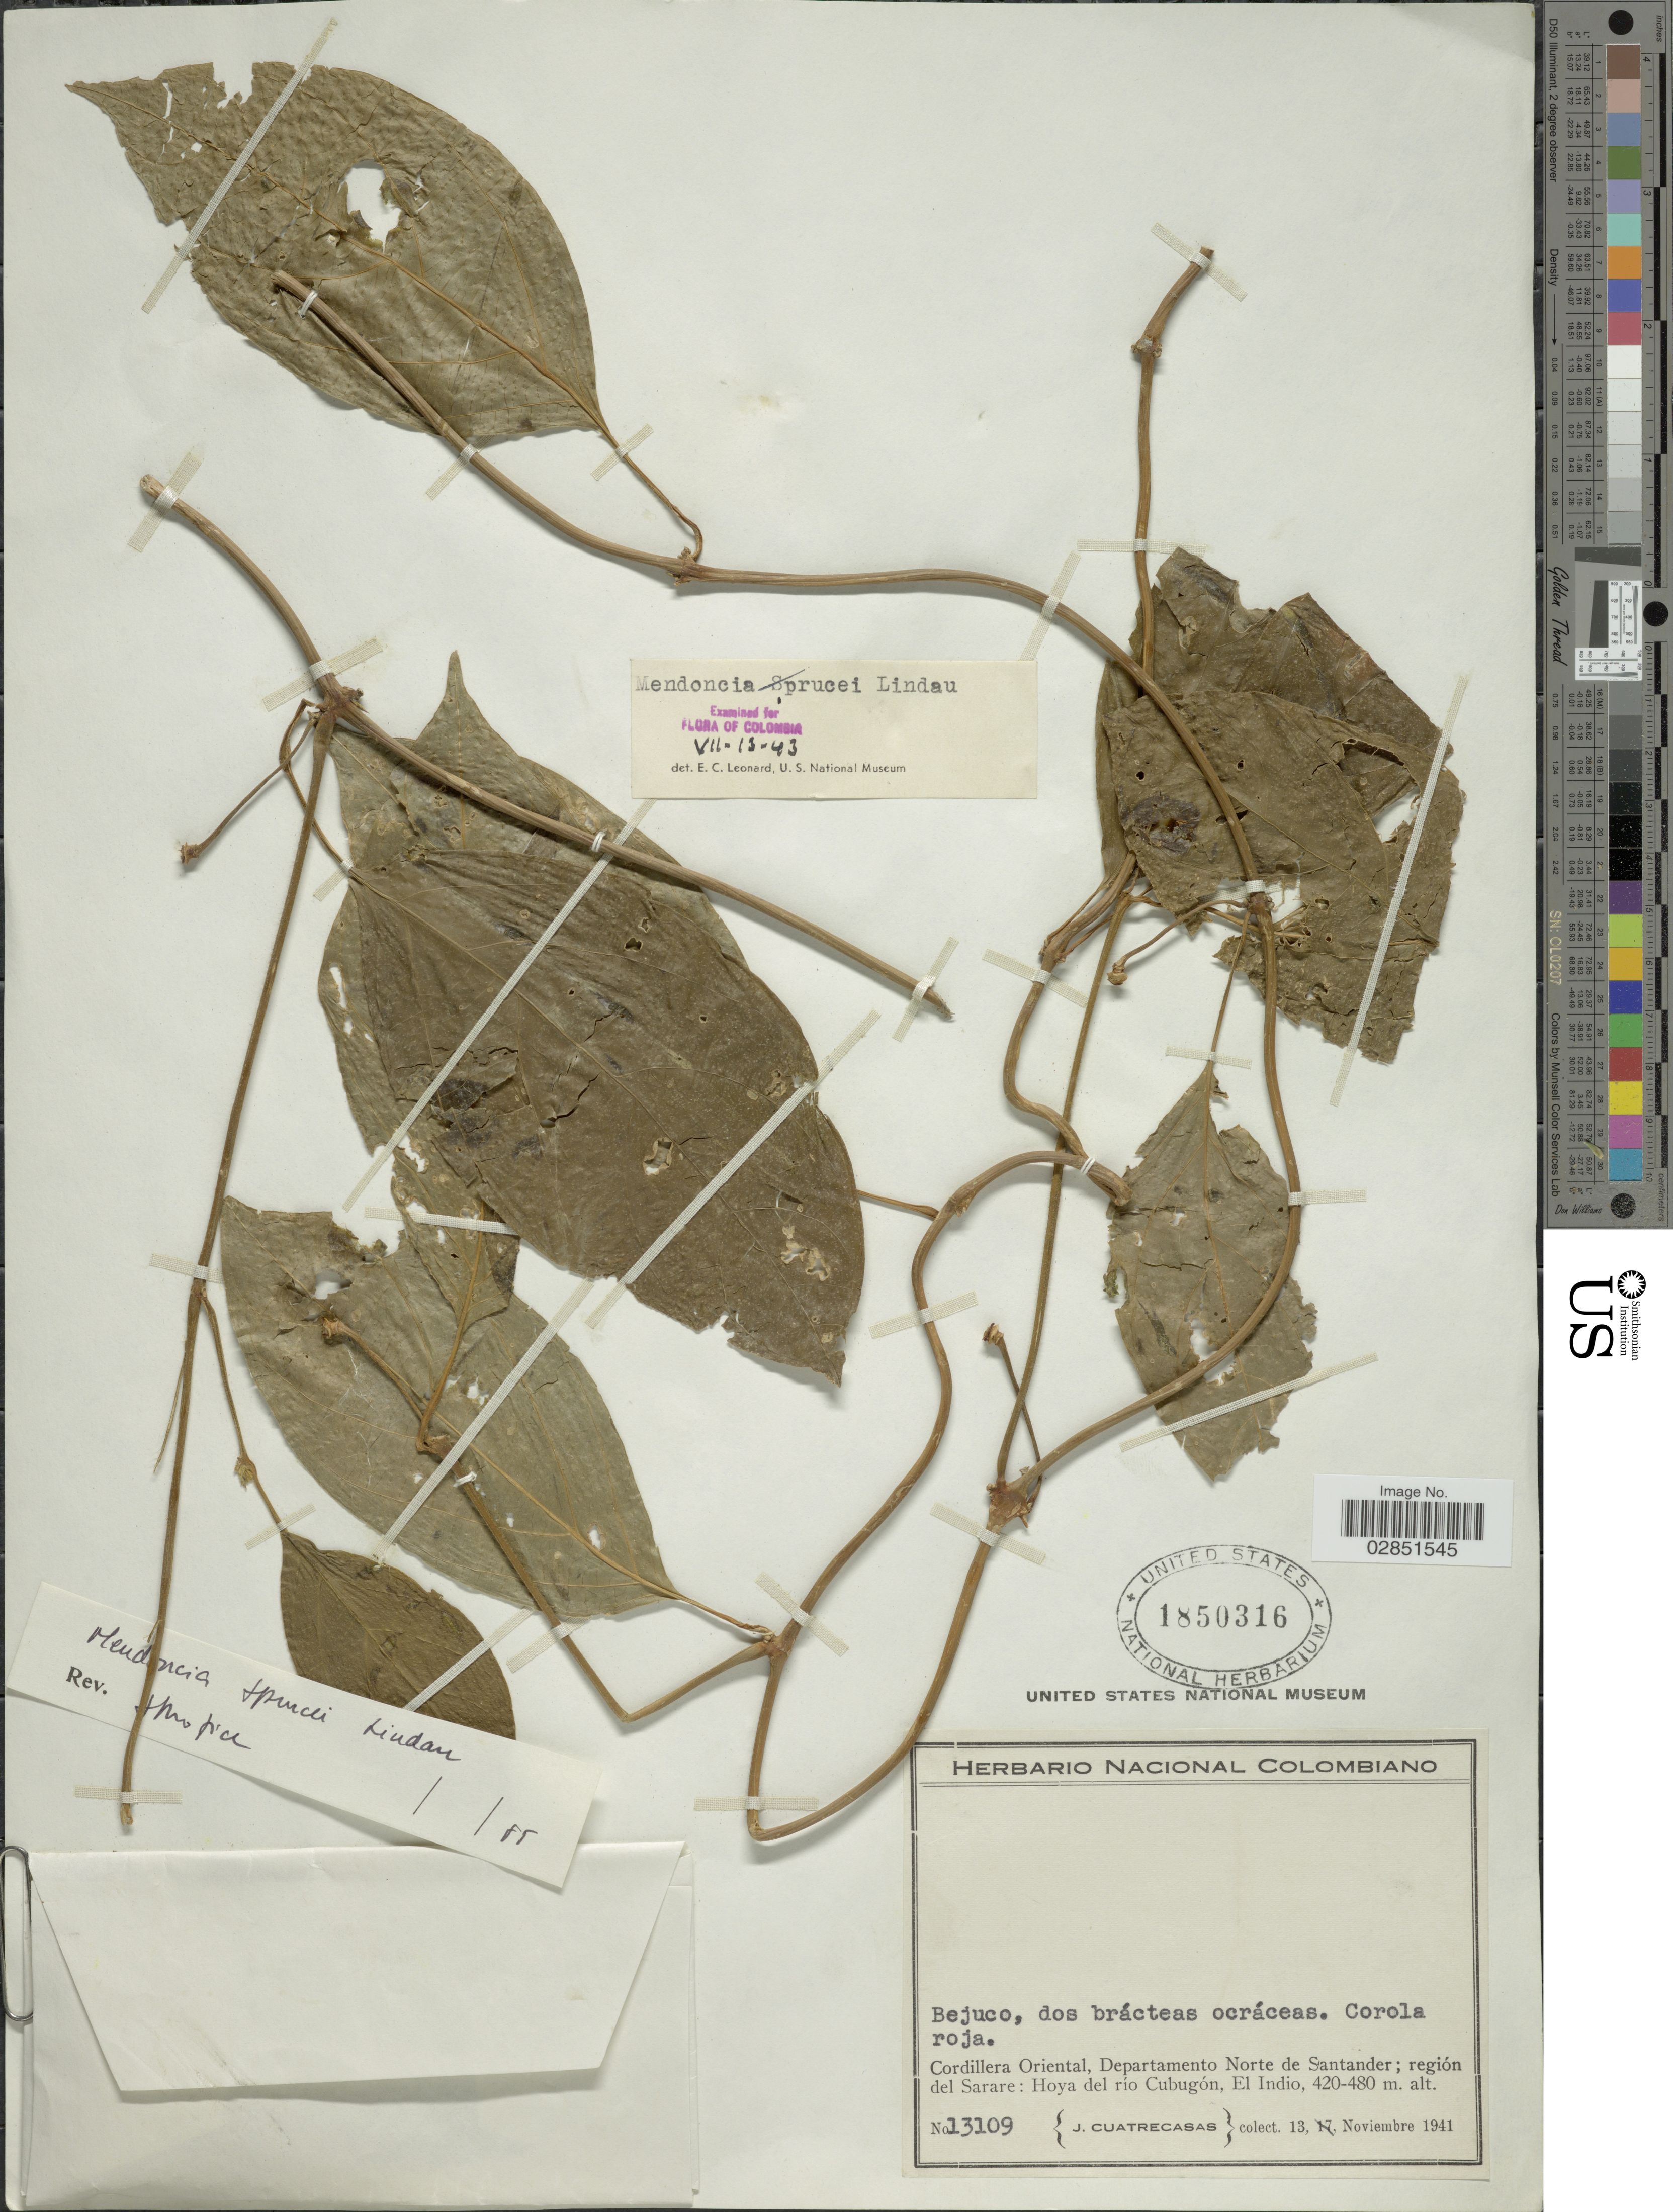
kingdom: Plantae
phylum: Tracheophyta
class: Magnoliopsida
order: Lamiales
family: Acanthaceae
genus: Mendoncia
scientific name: Mendoncia sprucei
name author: Lindau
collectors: J. Cuatrecasas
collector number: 13109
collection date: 1941-11-13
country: Colombia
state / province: Norte de Santander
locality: Cordillera Oriental. Departamento Norte de Santander; región de Sarare: Hoya del río Cubugón, El Indio.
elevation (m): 420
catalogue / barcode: US 1850316